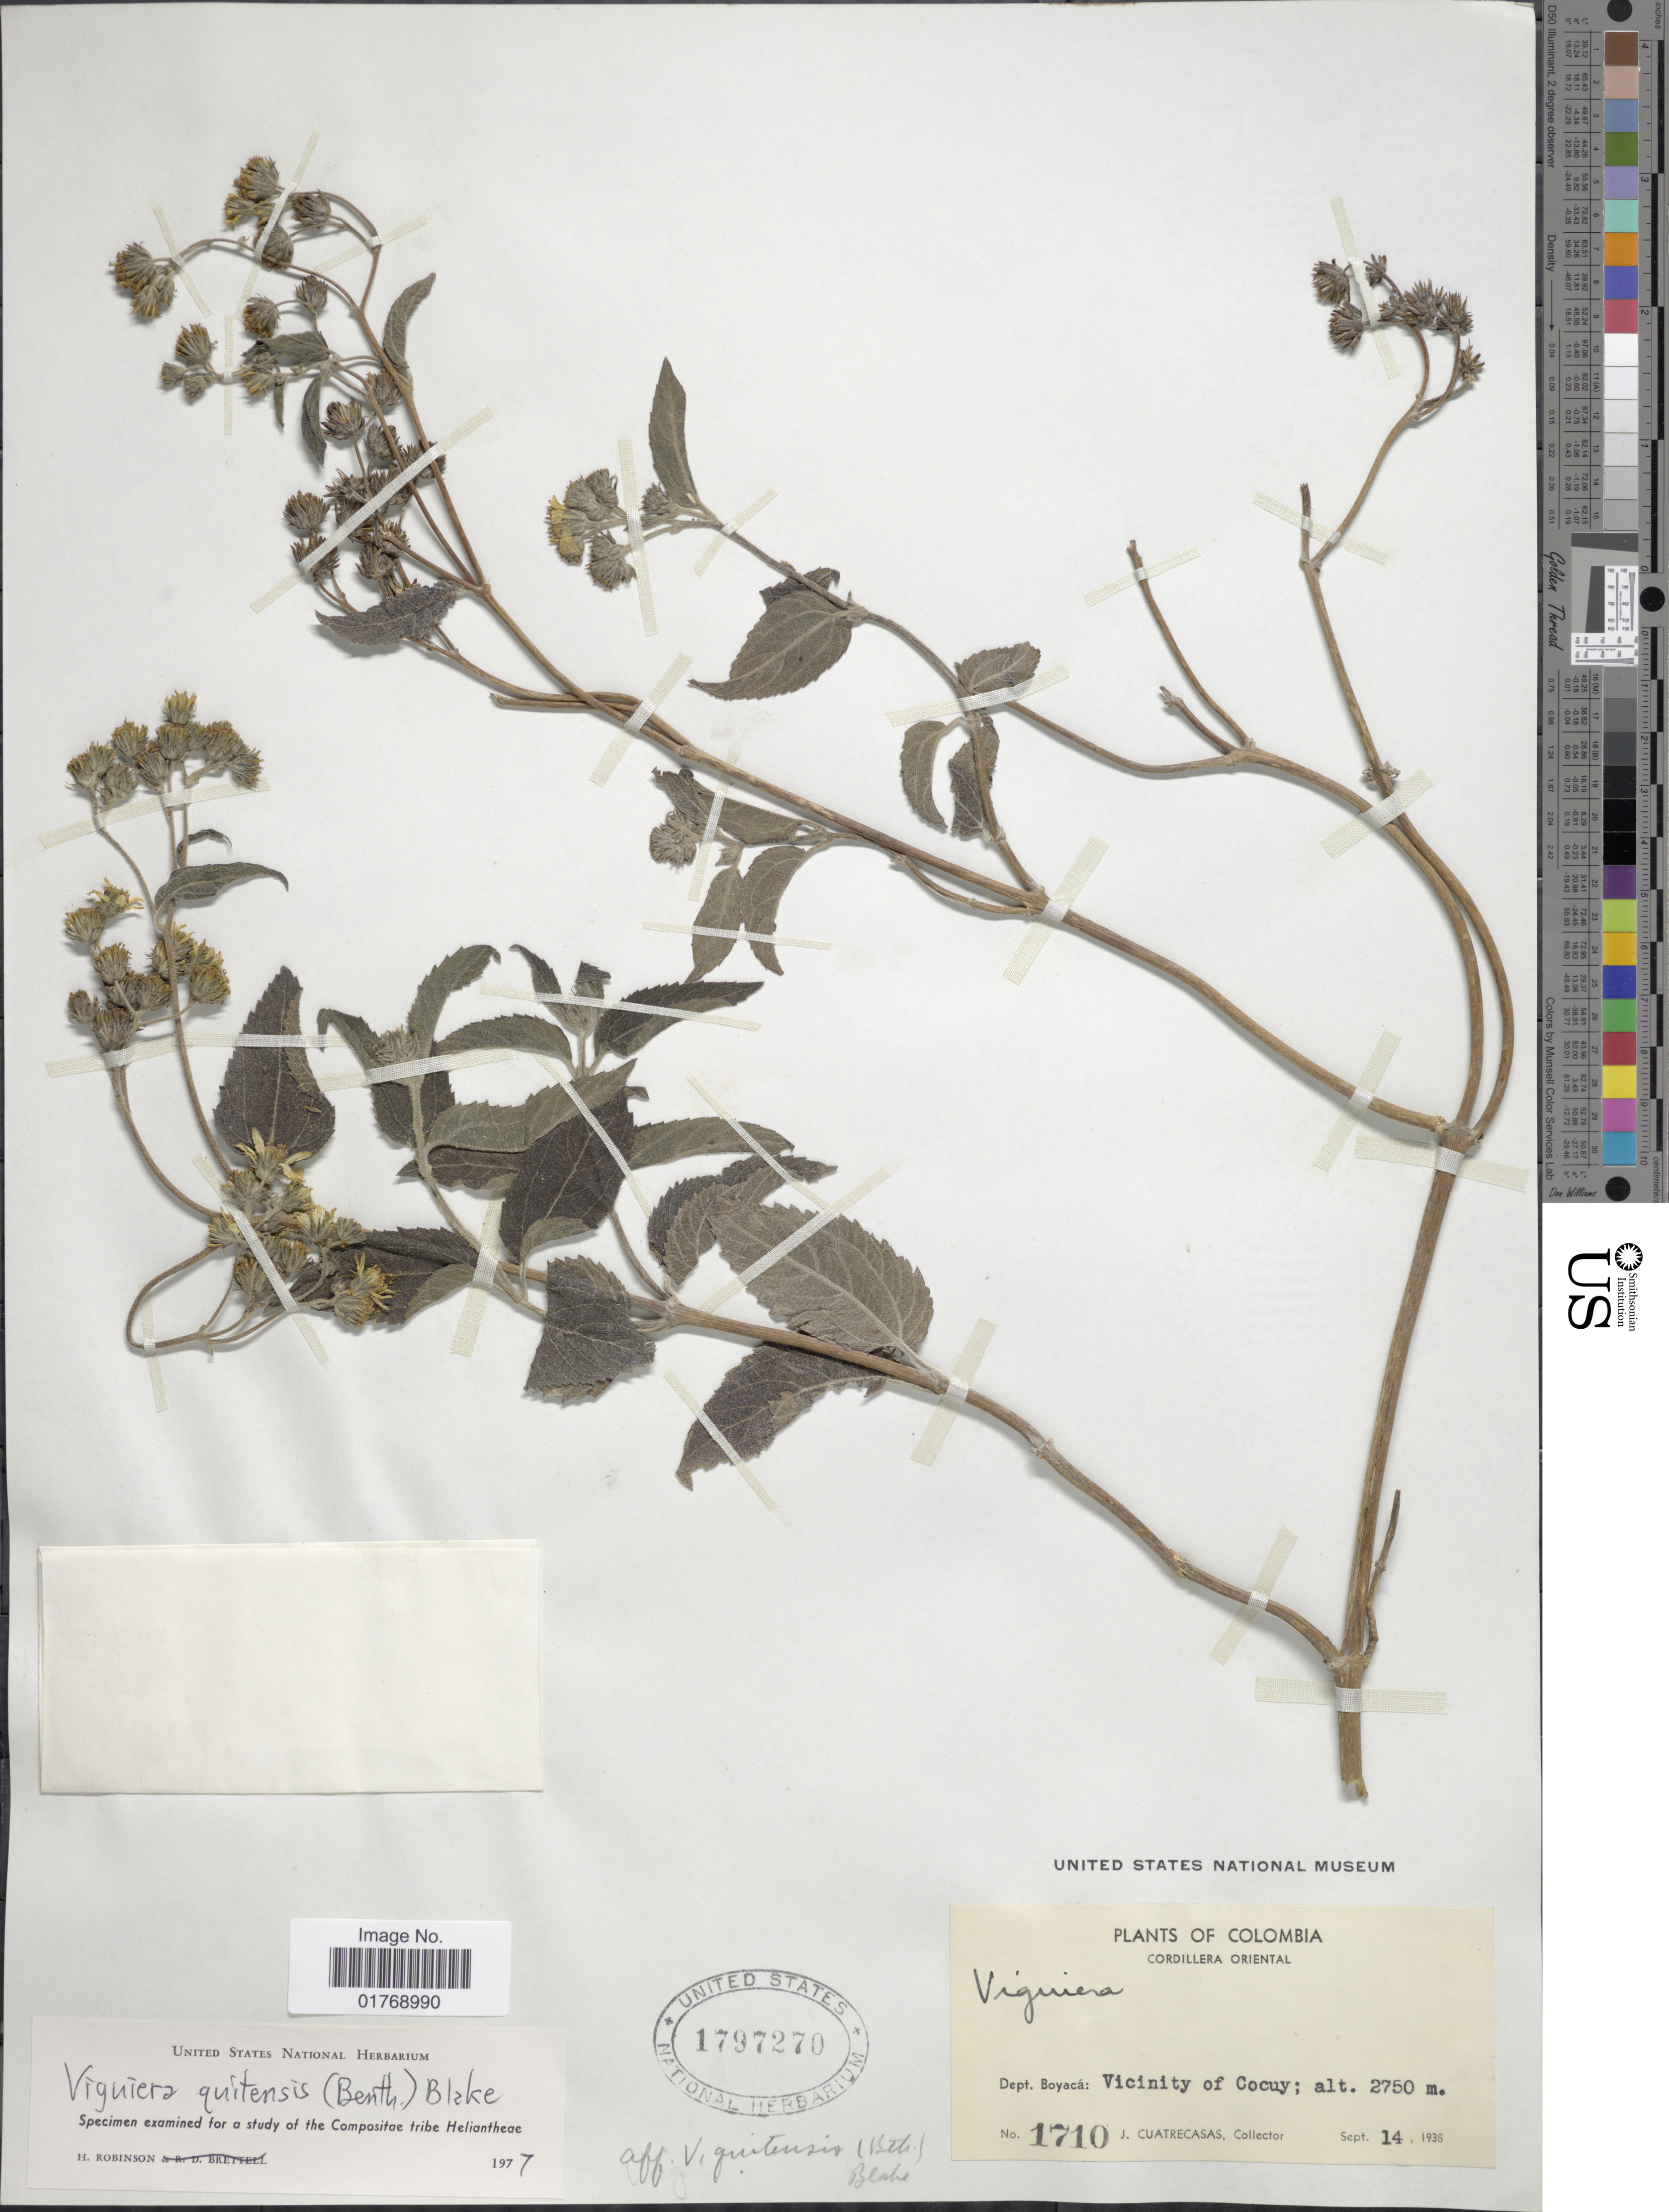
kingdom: Plantae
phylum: Tracheophyta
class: Magnoliopsida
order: Asterales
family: Asteraceae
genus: Viguiera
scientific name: Viguiera quitensis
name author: (Benth.) S.F. Blake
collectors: J. Cuatrecasas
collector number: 1710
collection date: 1938-09-14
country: Colombia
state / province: Boyacá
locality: Cordillera Oriental. Dept. Boyacá: Vicinity of Cocuy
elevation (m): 2750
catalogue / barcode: US 1797270